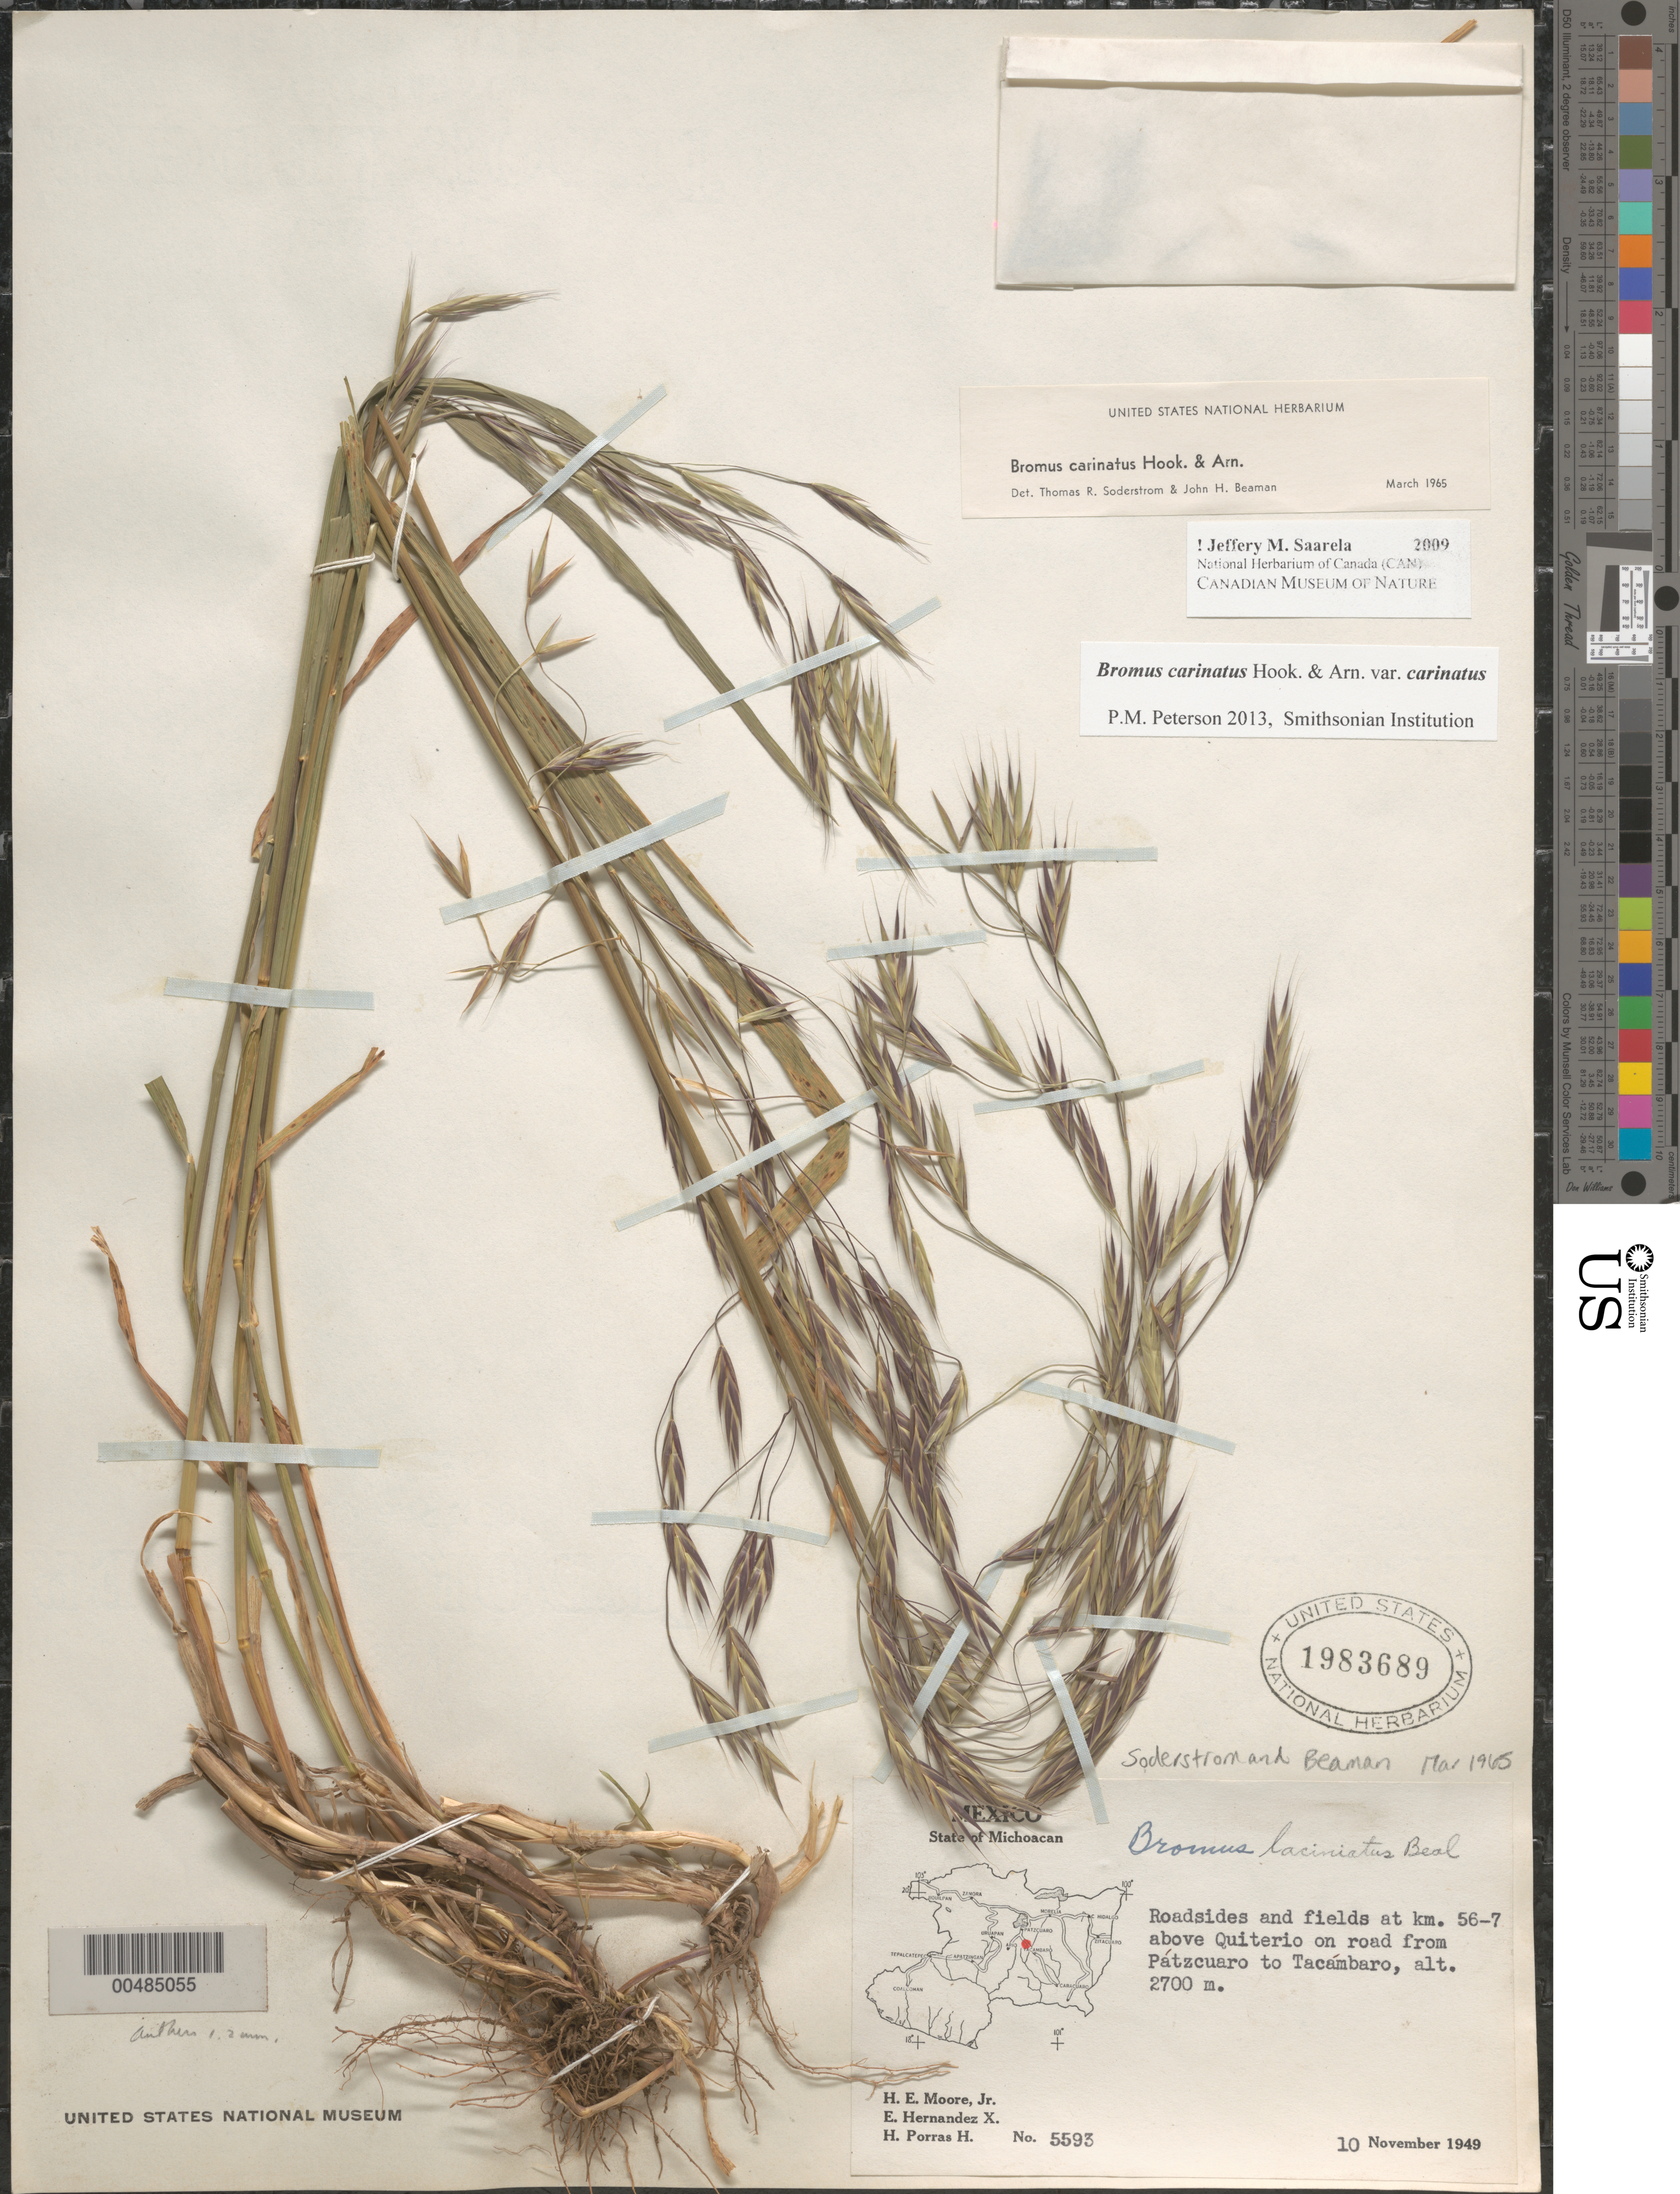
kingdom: Plantae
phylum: Tracheophyta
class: Liliopsida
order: Poales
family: Poaceae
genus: Bromus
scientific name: Bromus carinatus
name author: Hook. & Arn.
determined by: Soderstrom, T. R.; Beaman, J. H.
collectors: H. E. Moore, E. I. Hernández-X. & H. Porras-H.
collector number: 5593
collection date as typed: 10 Nov 1949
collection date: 1949-11-10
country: Mexico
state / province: Michoacán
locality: At km 56-7 above Quiterio on road from P tzcuaro to Tac mbaro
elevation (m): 2700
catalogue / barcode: US 1983689